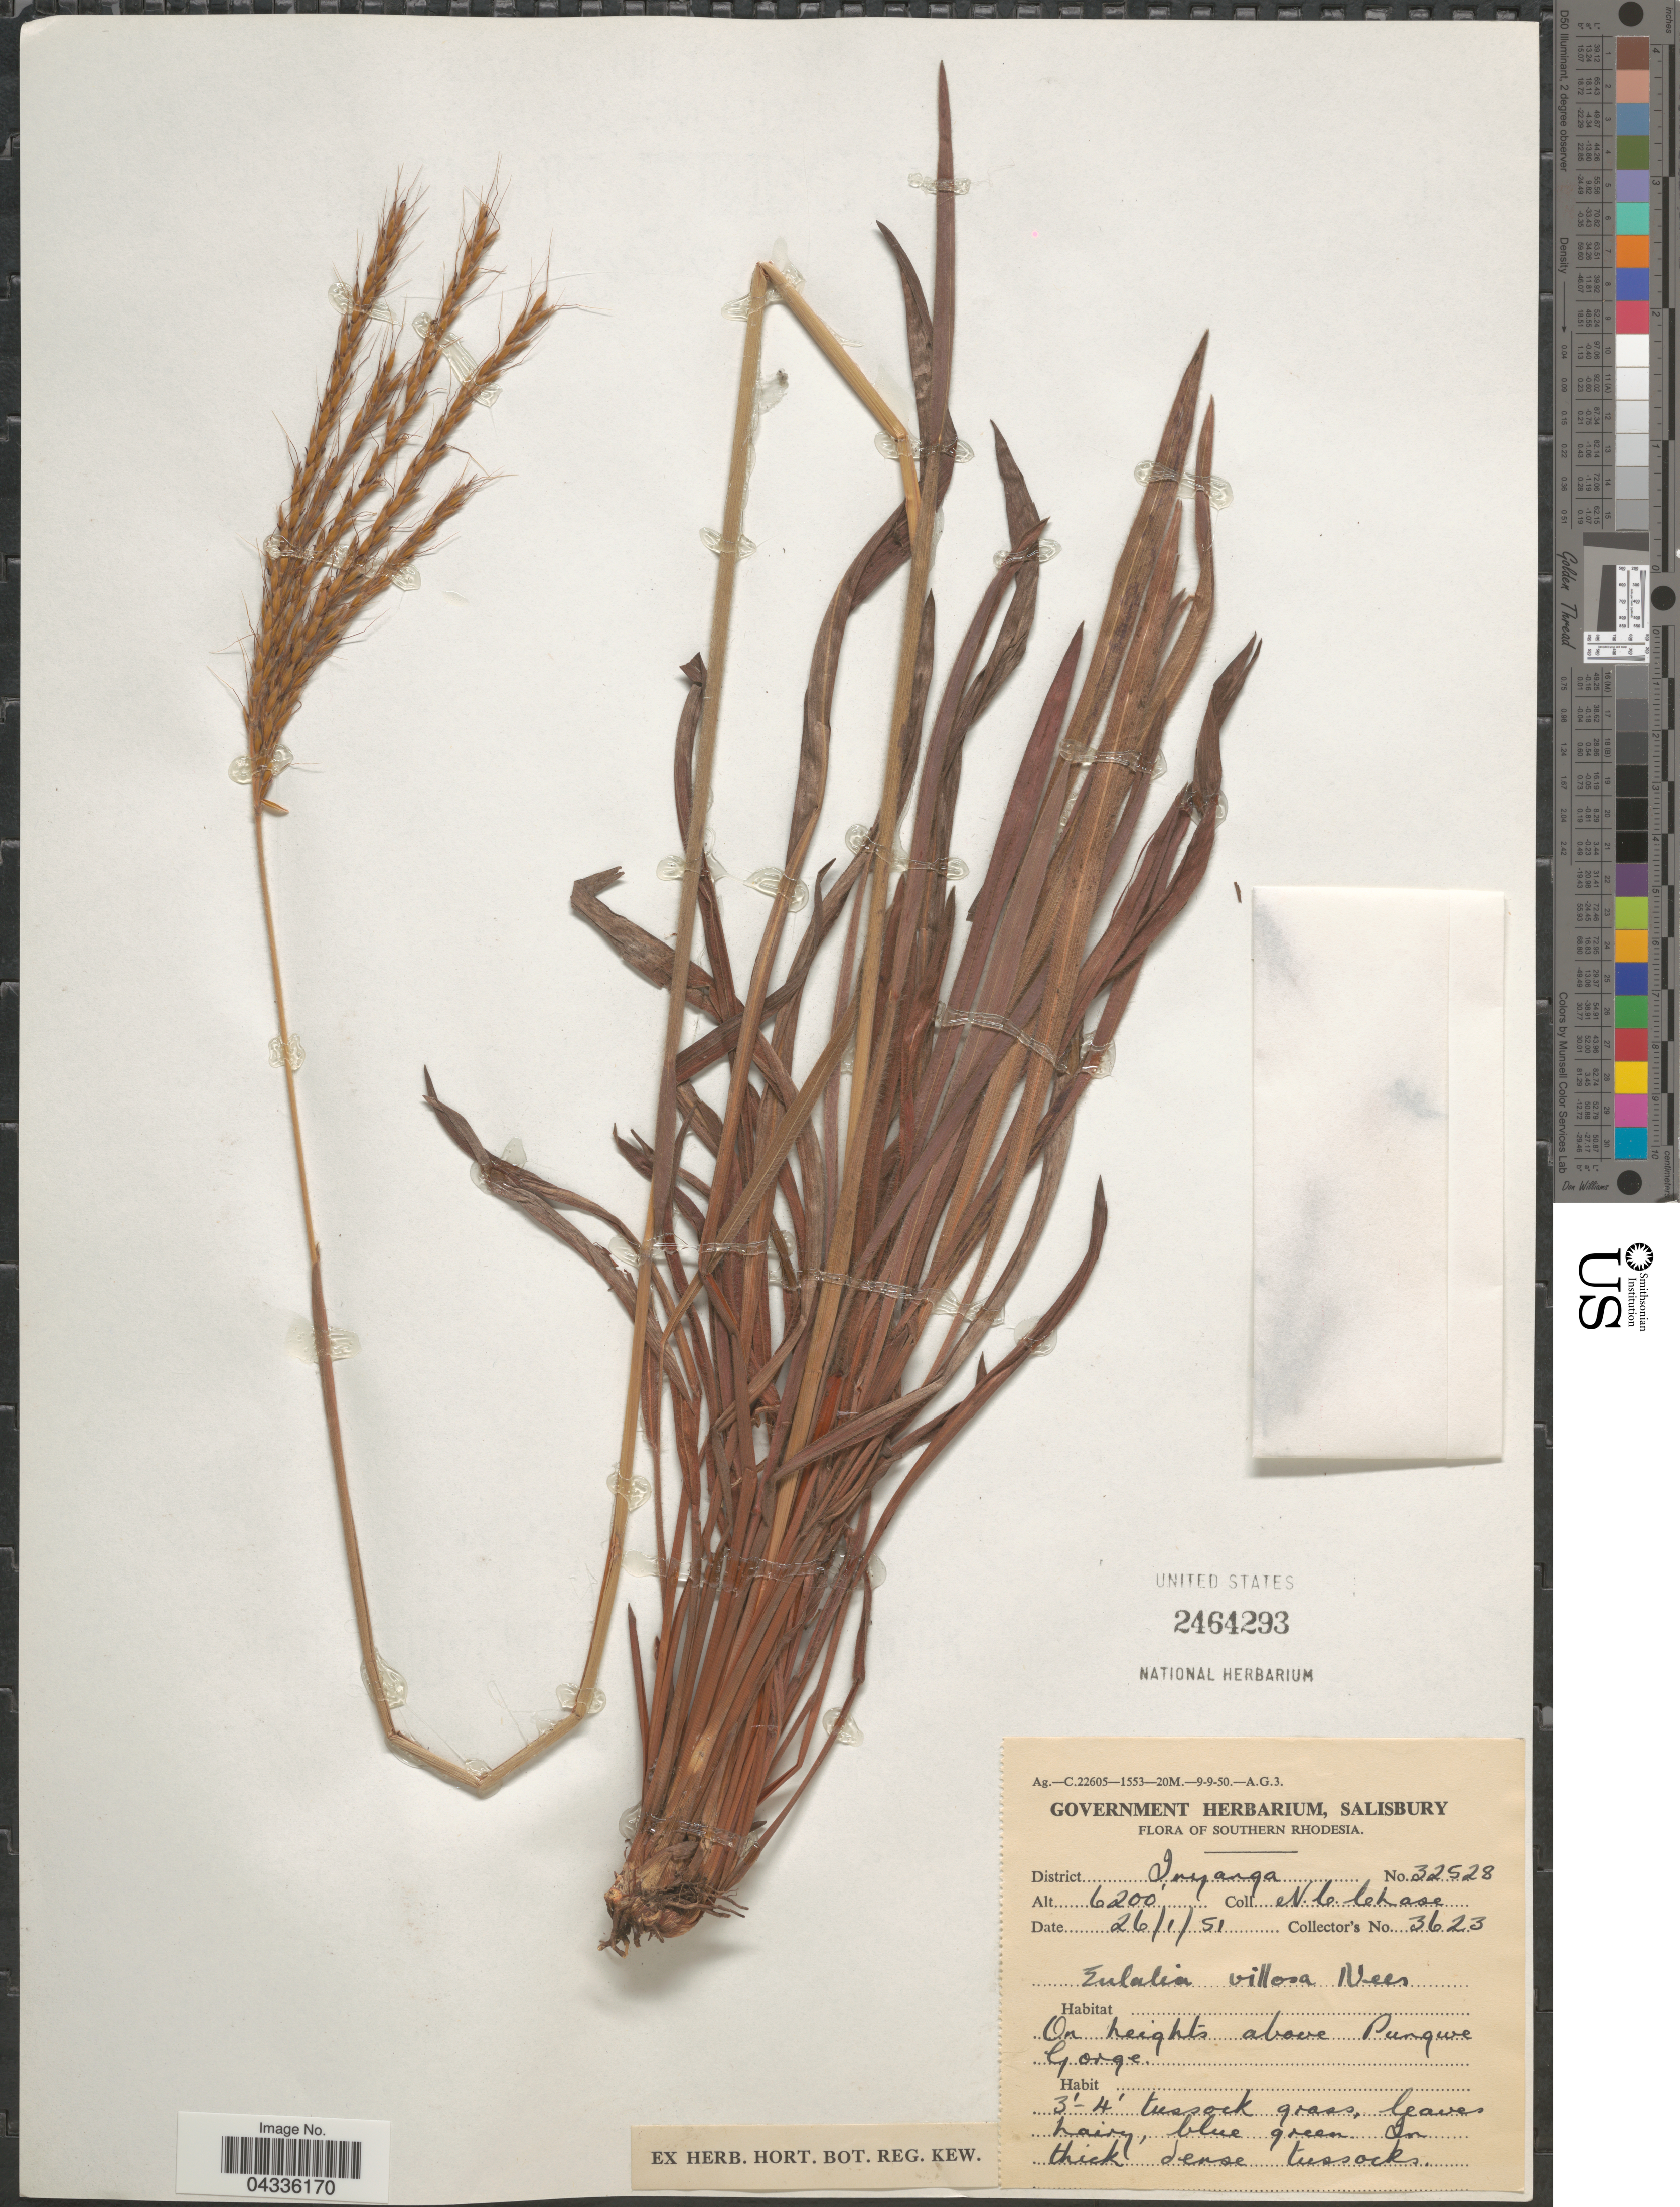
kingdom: Plantae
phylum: Tracheophyta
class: Liliopsida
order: Poales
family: Poaceae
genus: Eulalia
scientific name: Eulalia villosa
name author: (Thunb.) Nees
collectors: N. C. Chase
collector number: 3623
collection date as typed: Transcribed d/m/y: 26/1/51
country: Zimbabwe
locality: Southern Rhodesia. District Inyarga. On heights above Pungwe Gorge.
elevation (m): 1890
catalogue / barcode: US 2464293